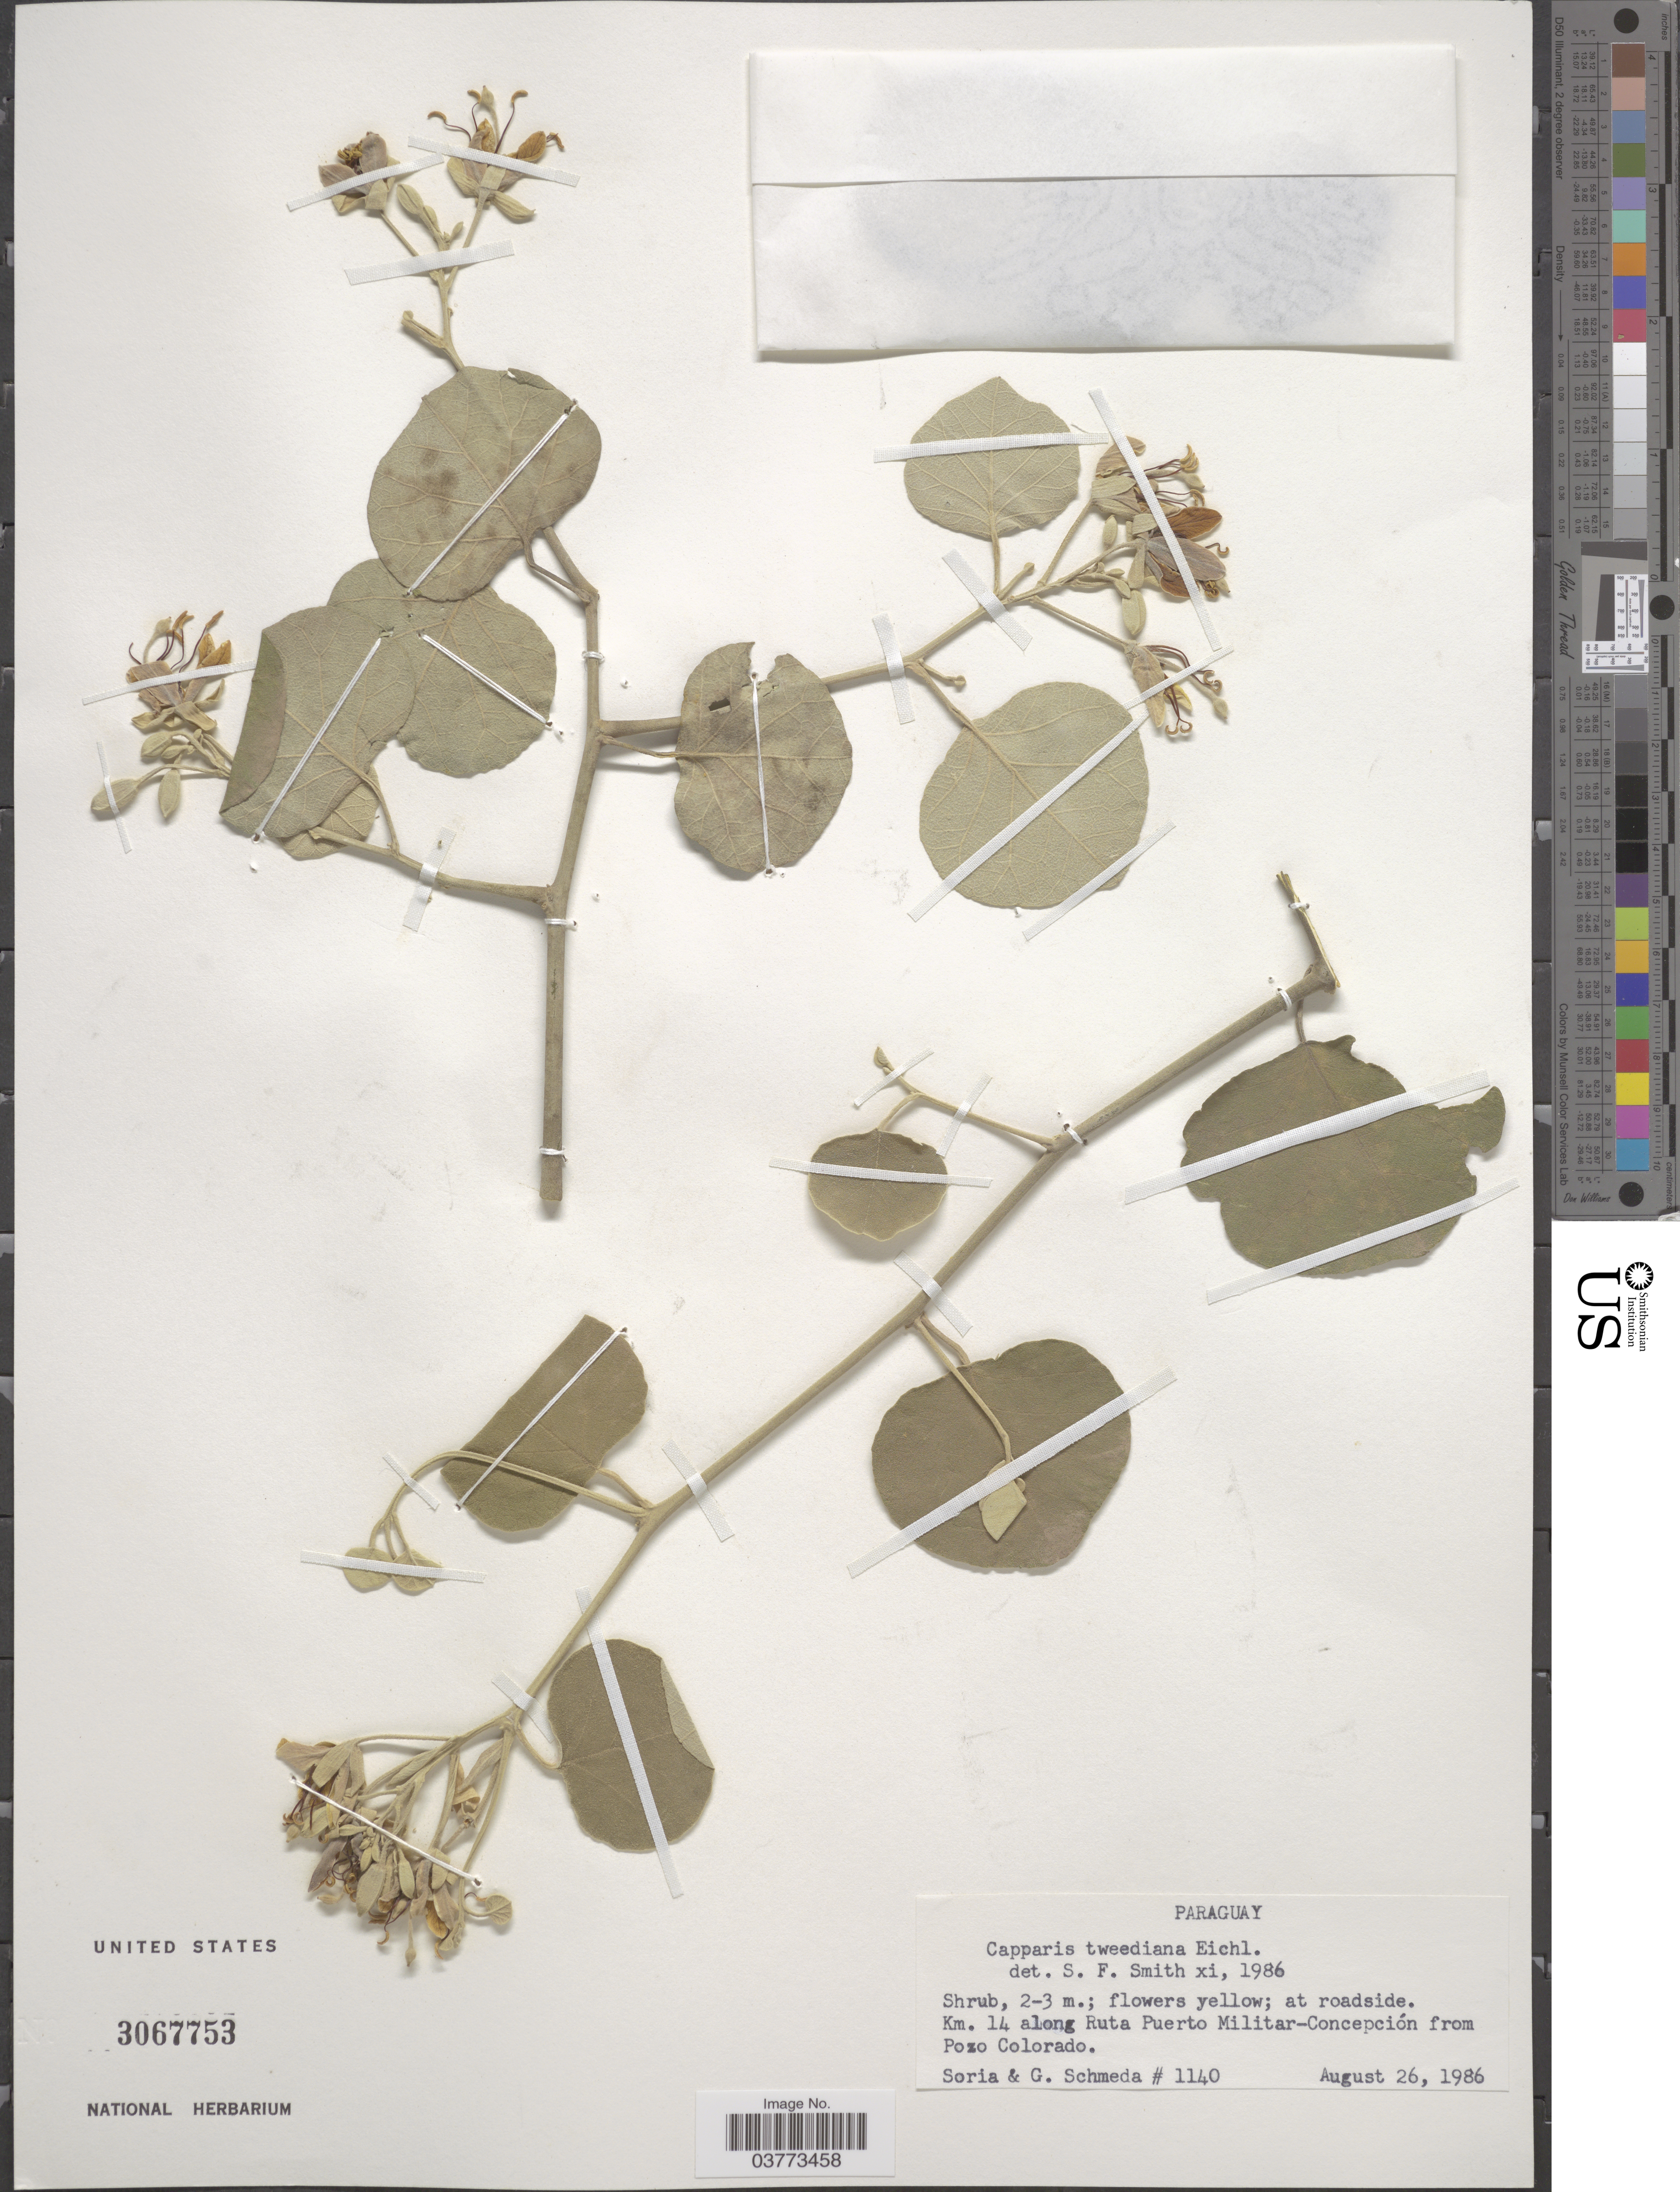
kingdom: Plantae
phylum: Tracheophyta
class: Magnoliopsida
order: Brassicales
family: Capparaceae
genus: Capparicordis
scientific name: Capparicordis tweediana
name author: (Eichler) Iltis & Cornejo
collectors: S. Schmeda & G. Schmeda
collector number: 1140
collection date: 1986-08-26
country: Paraguay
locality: Km. 14 along Ruta Puerto Militar- Concepción from Pozo Colorado.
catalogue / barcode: US 3067753